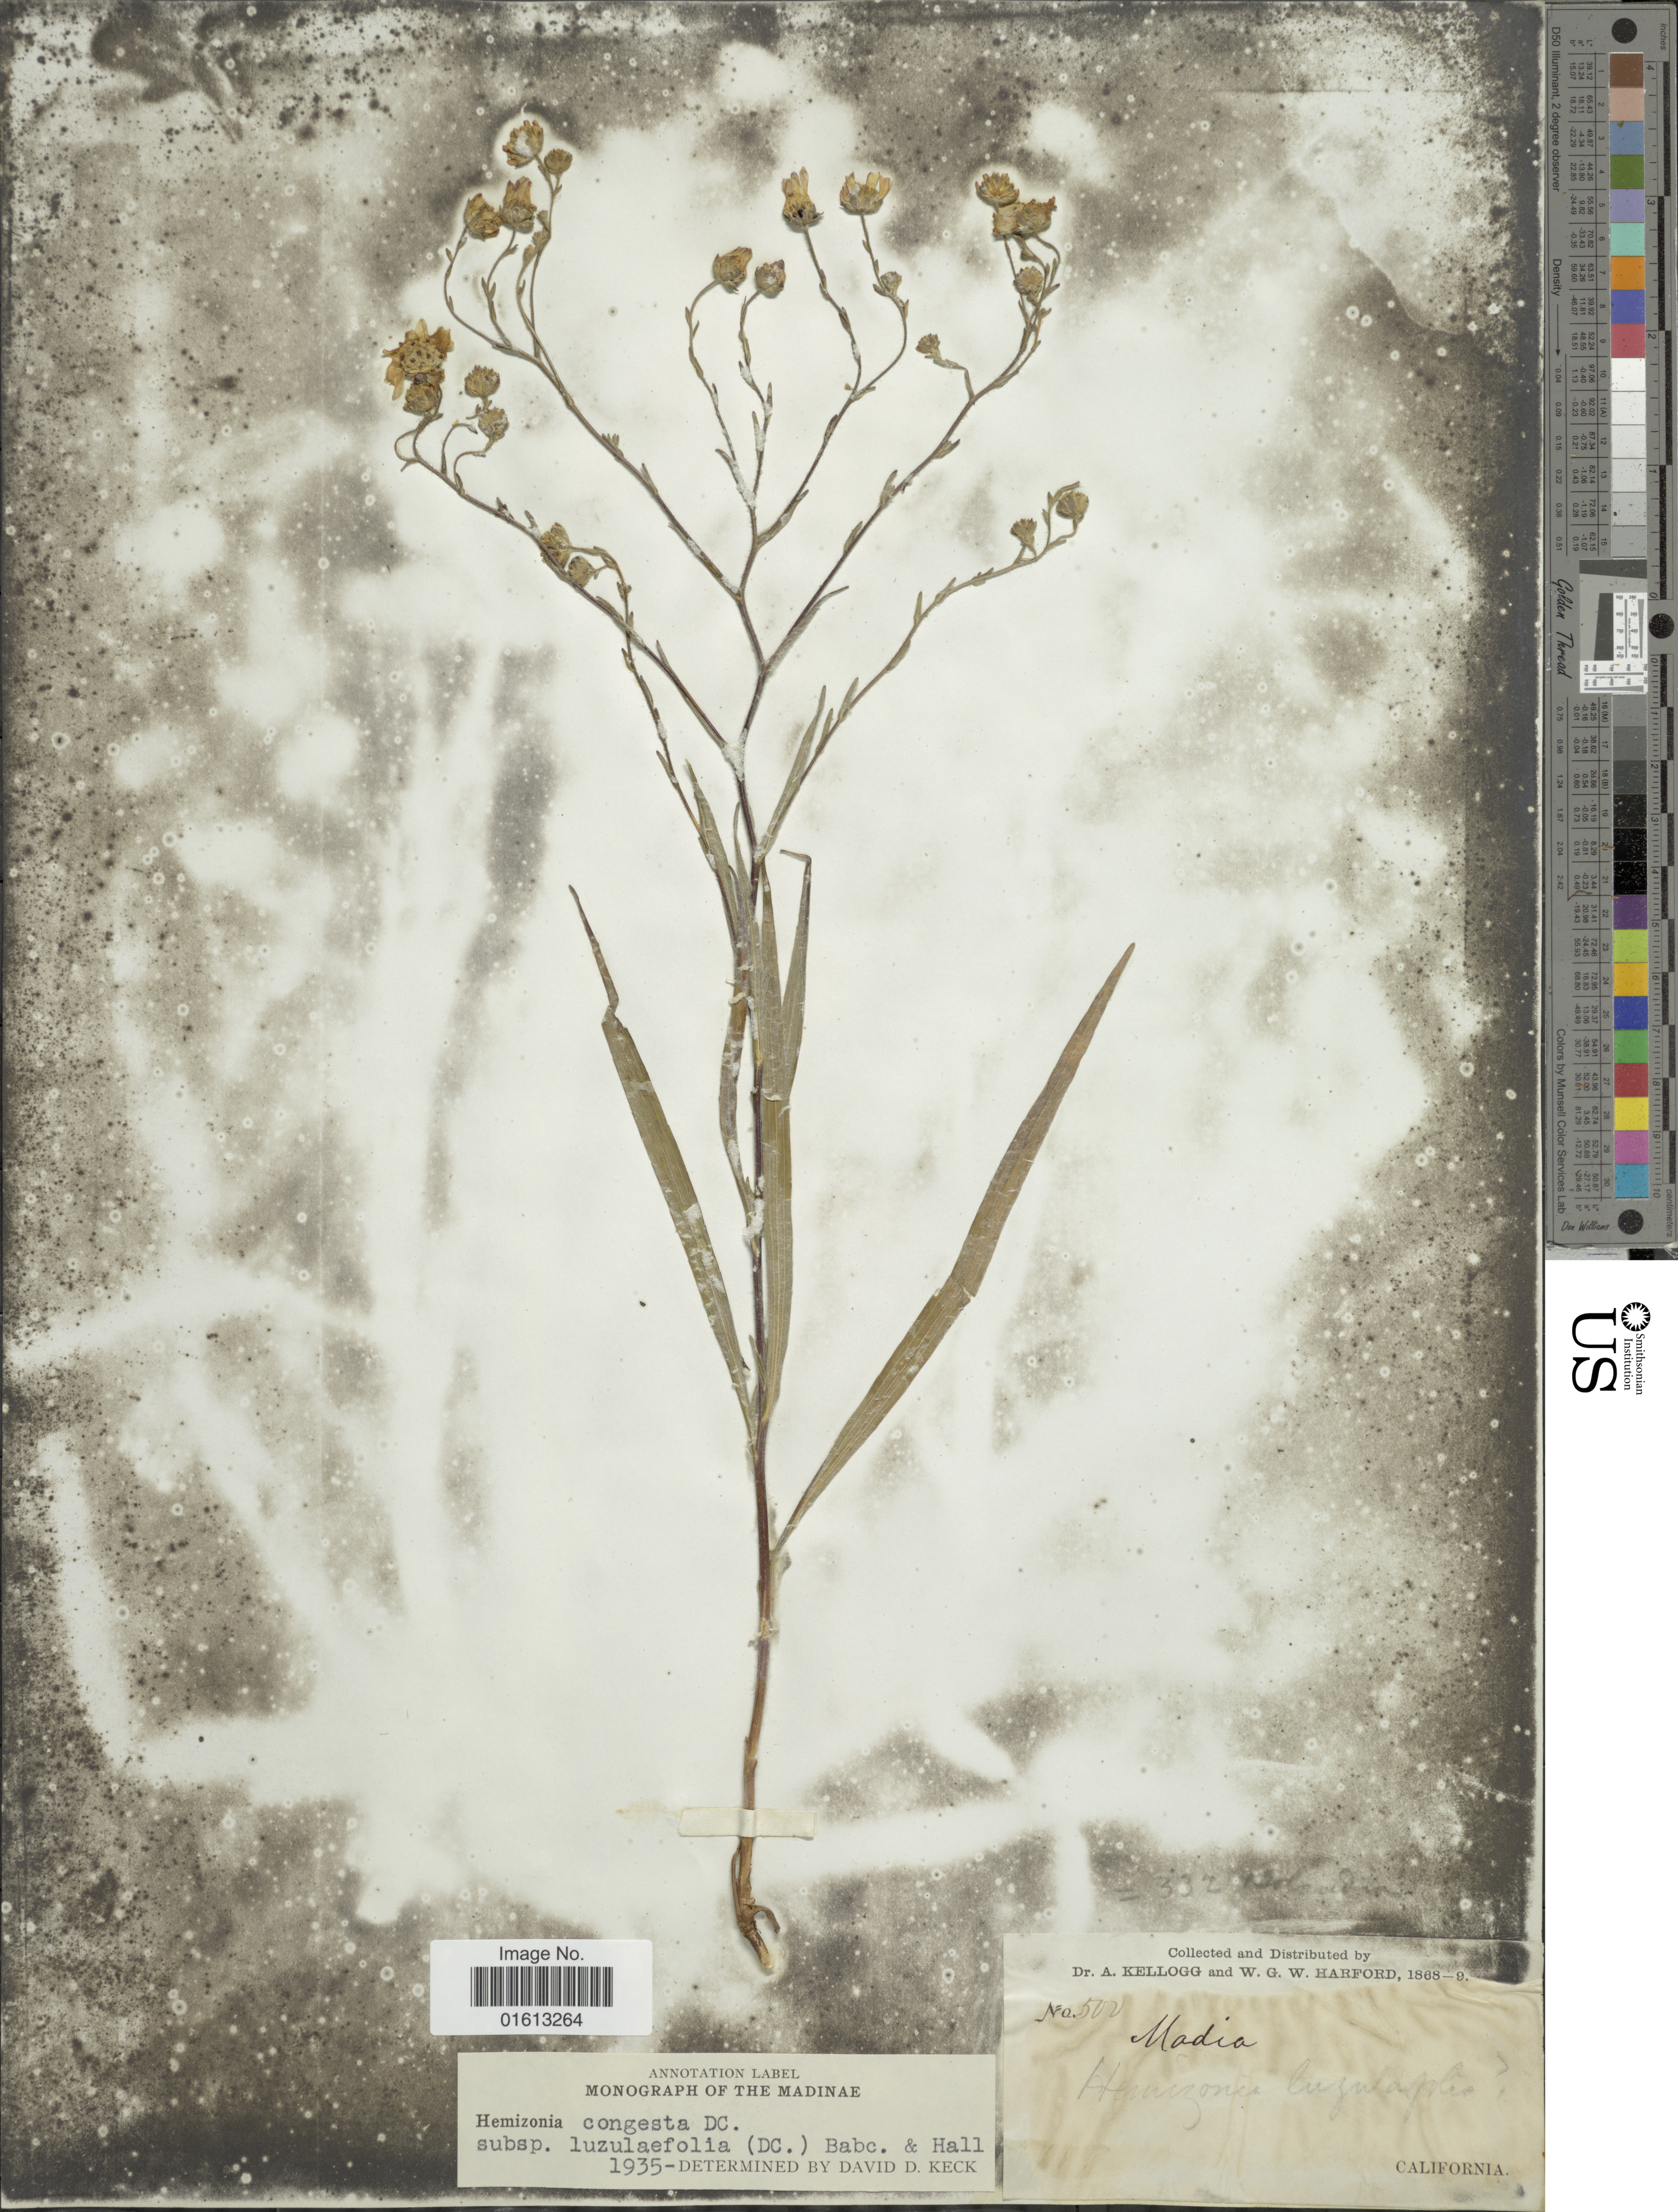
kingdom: Plantae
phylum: Tracheophyta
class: Magnoliopsida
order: Asterales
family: Asteraceae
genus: Hemizonia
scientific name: Hemizonia congesta subsp. luzulaefolia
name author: (DC.) Babc. & H.M. Hall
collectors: A. Kellog & W. G. W. Harford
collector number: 500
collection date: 1868/1869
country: United States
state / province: California